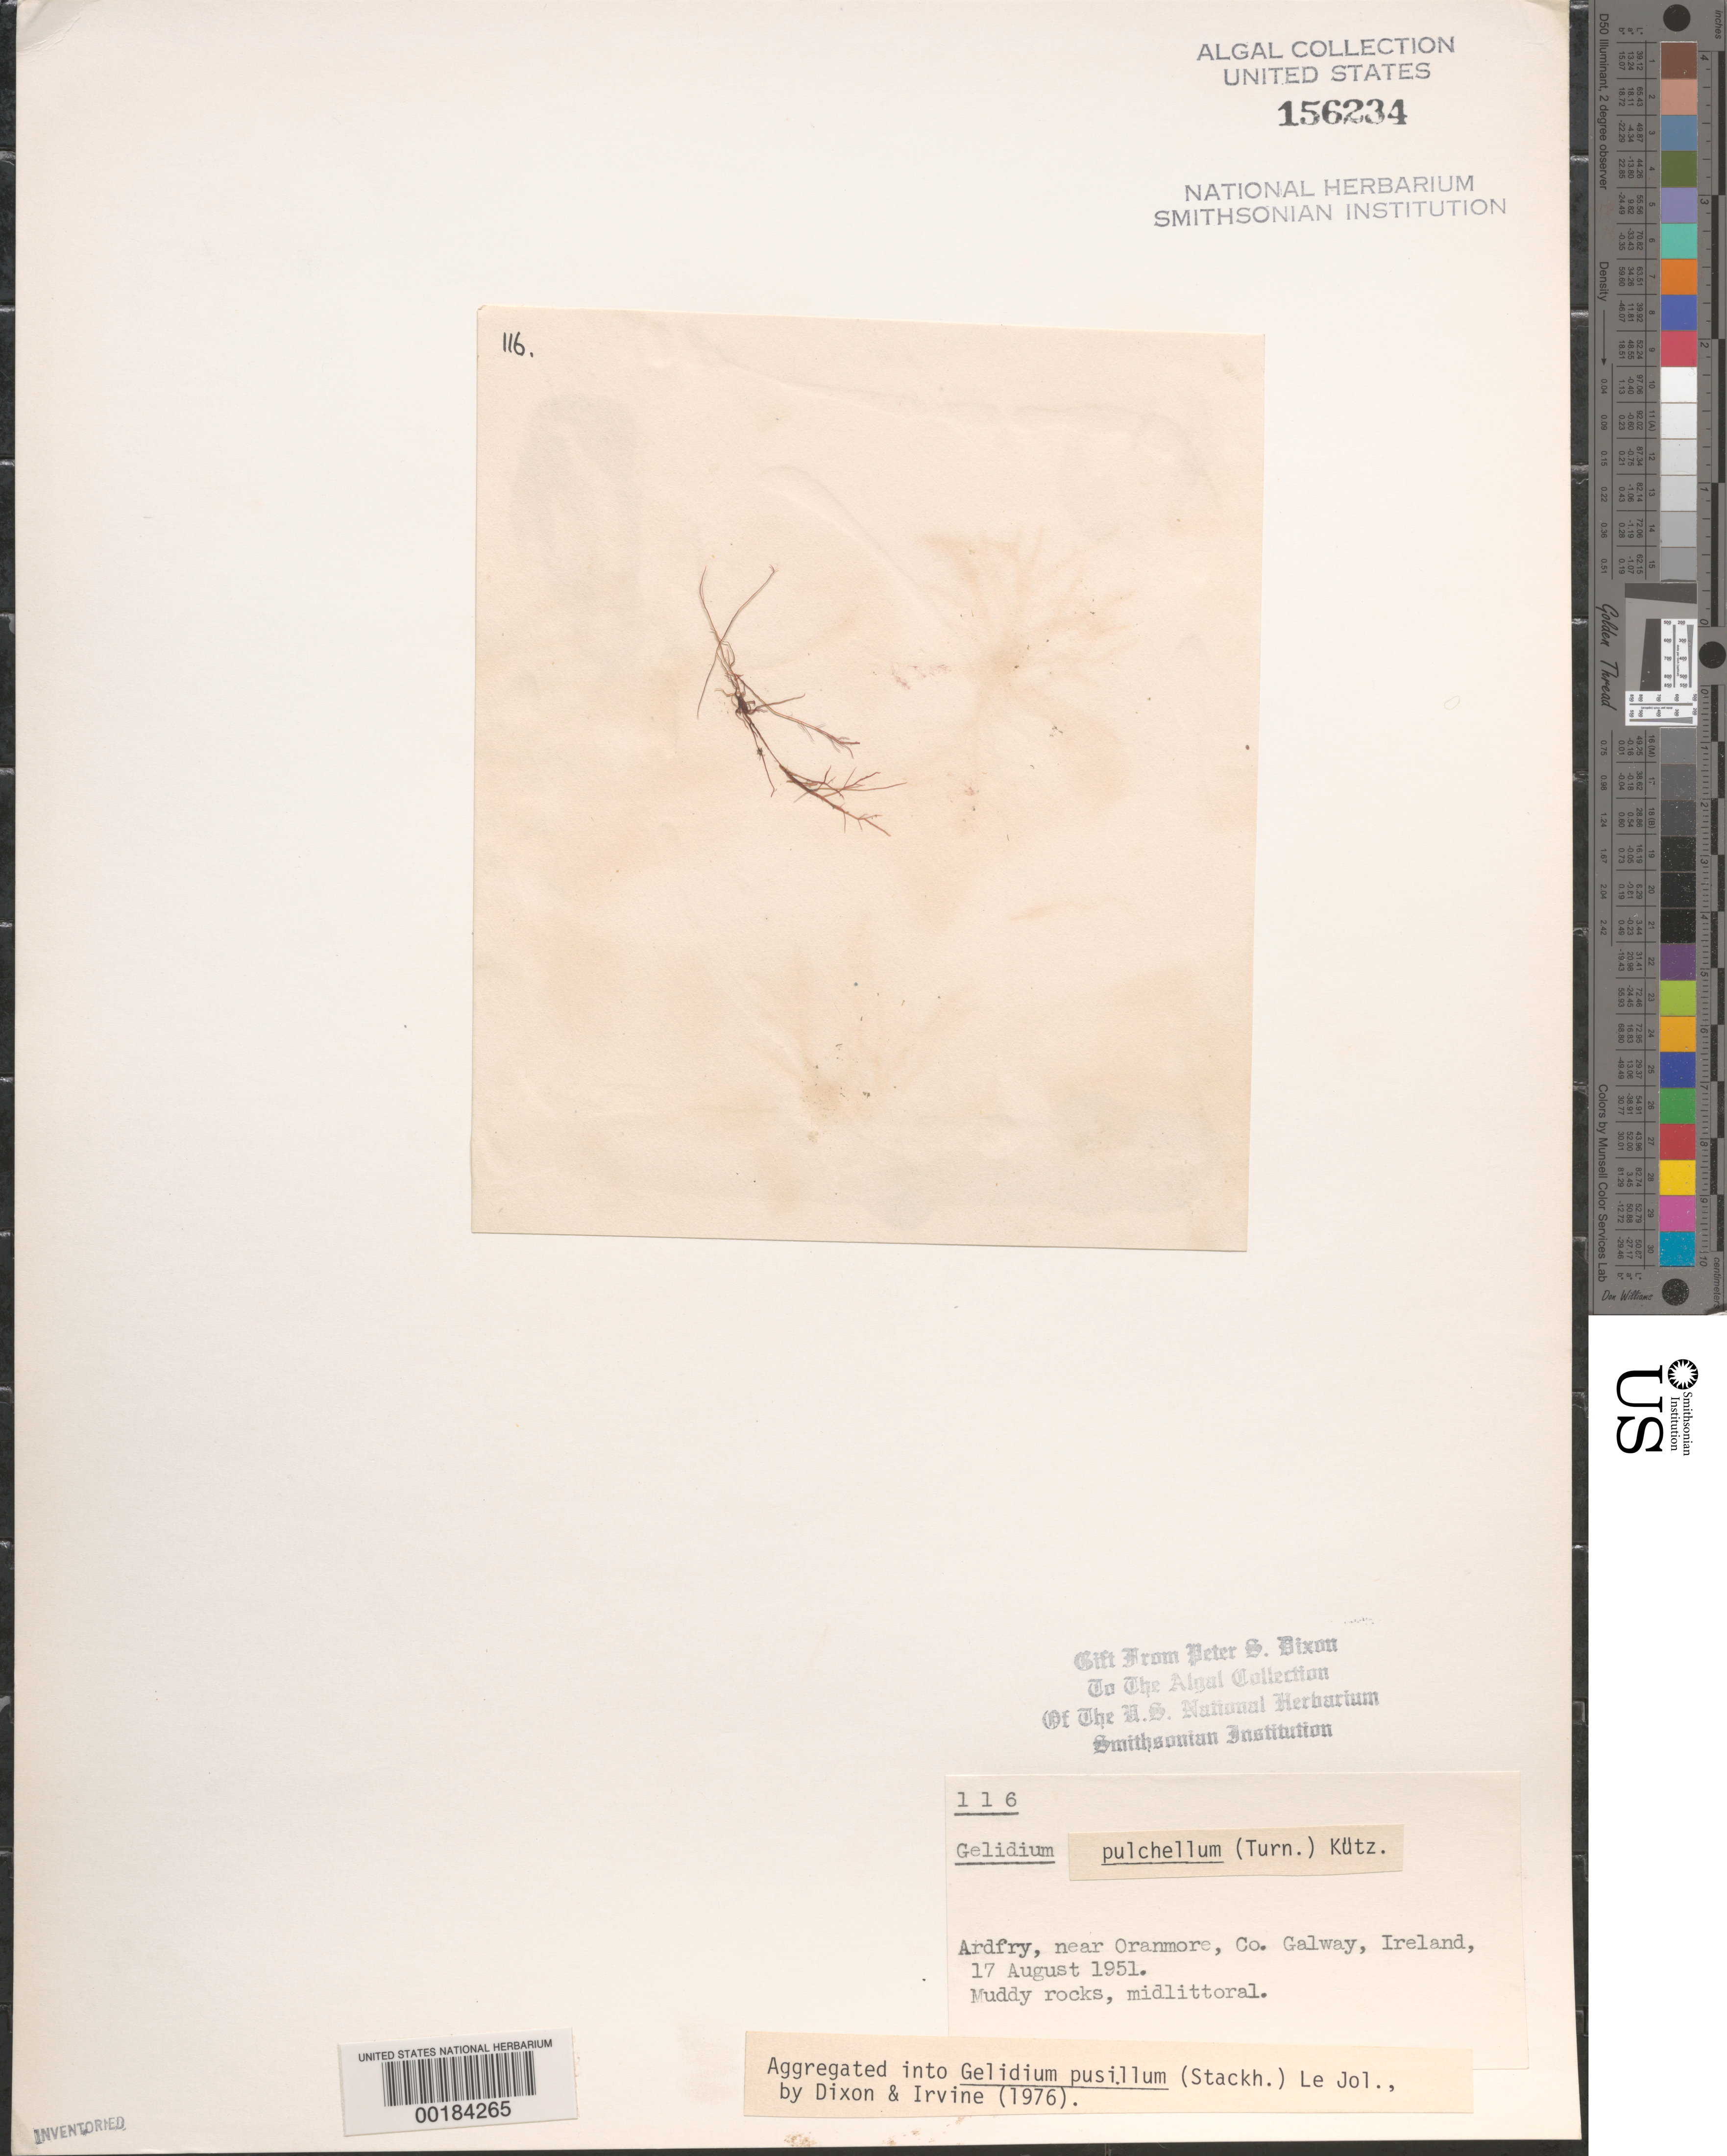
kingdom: Plantae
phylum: Rhodophyta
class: Florideophyceae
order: Gelidiales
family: Gelidiaceae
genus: Gelidium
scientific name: Gelidium pusillum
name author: (Stackh.) Le Jol.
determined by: Dixon, P. S.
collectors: P. S. Dixon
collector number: PSD 116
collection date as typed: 17 Aug 1951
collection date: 1951-08-17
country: Ireland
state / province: Connaught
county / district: Galway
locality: Ardfry near Oranmore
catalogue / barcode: US 156234